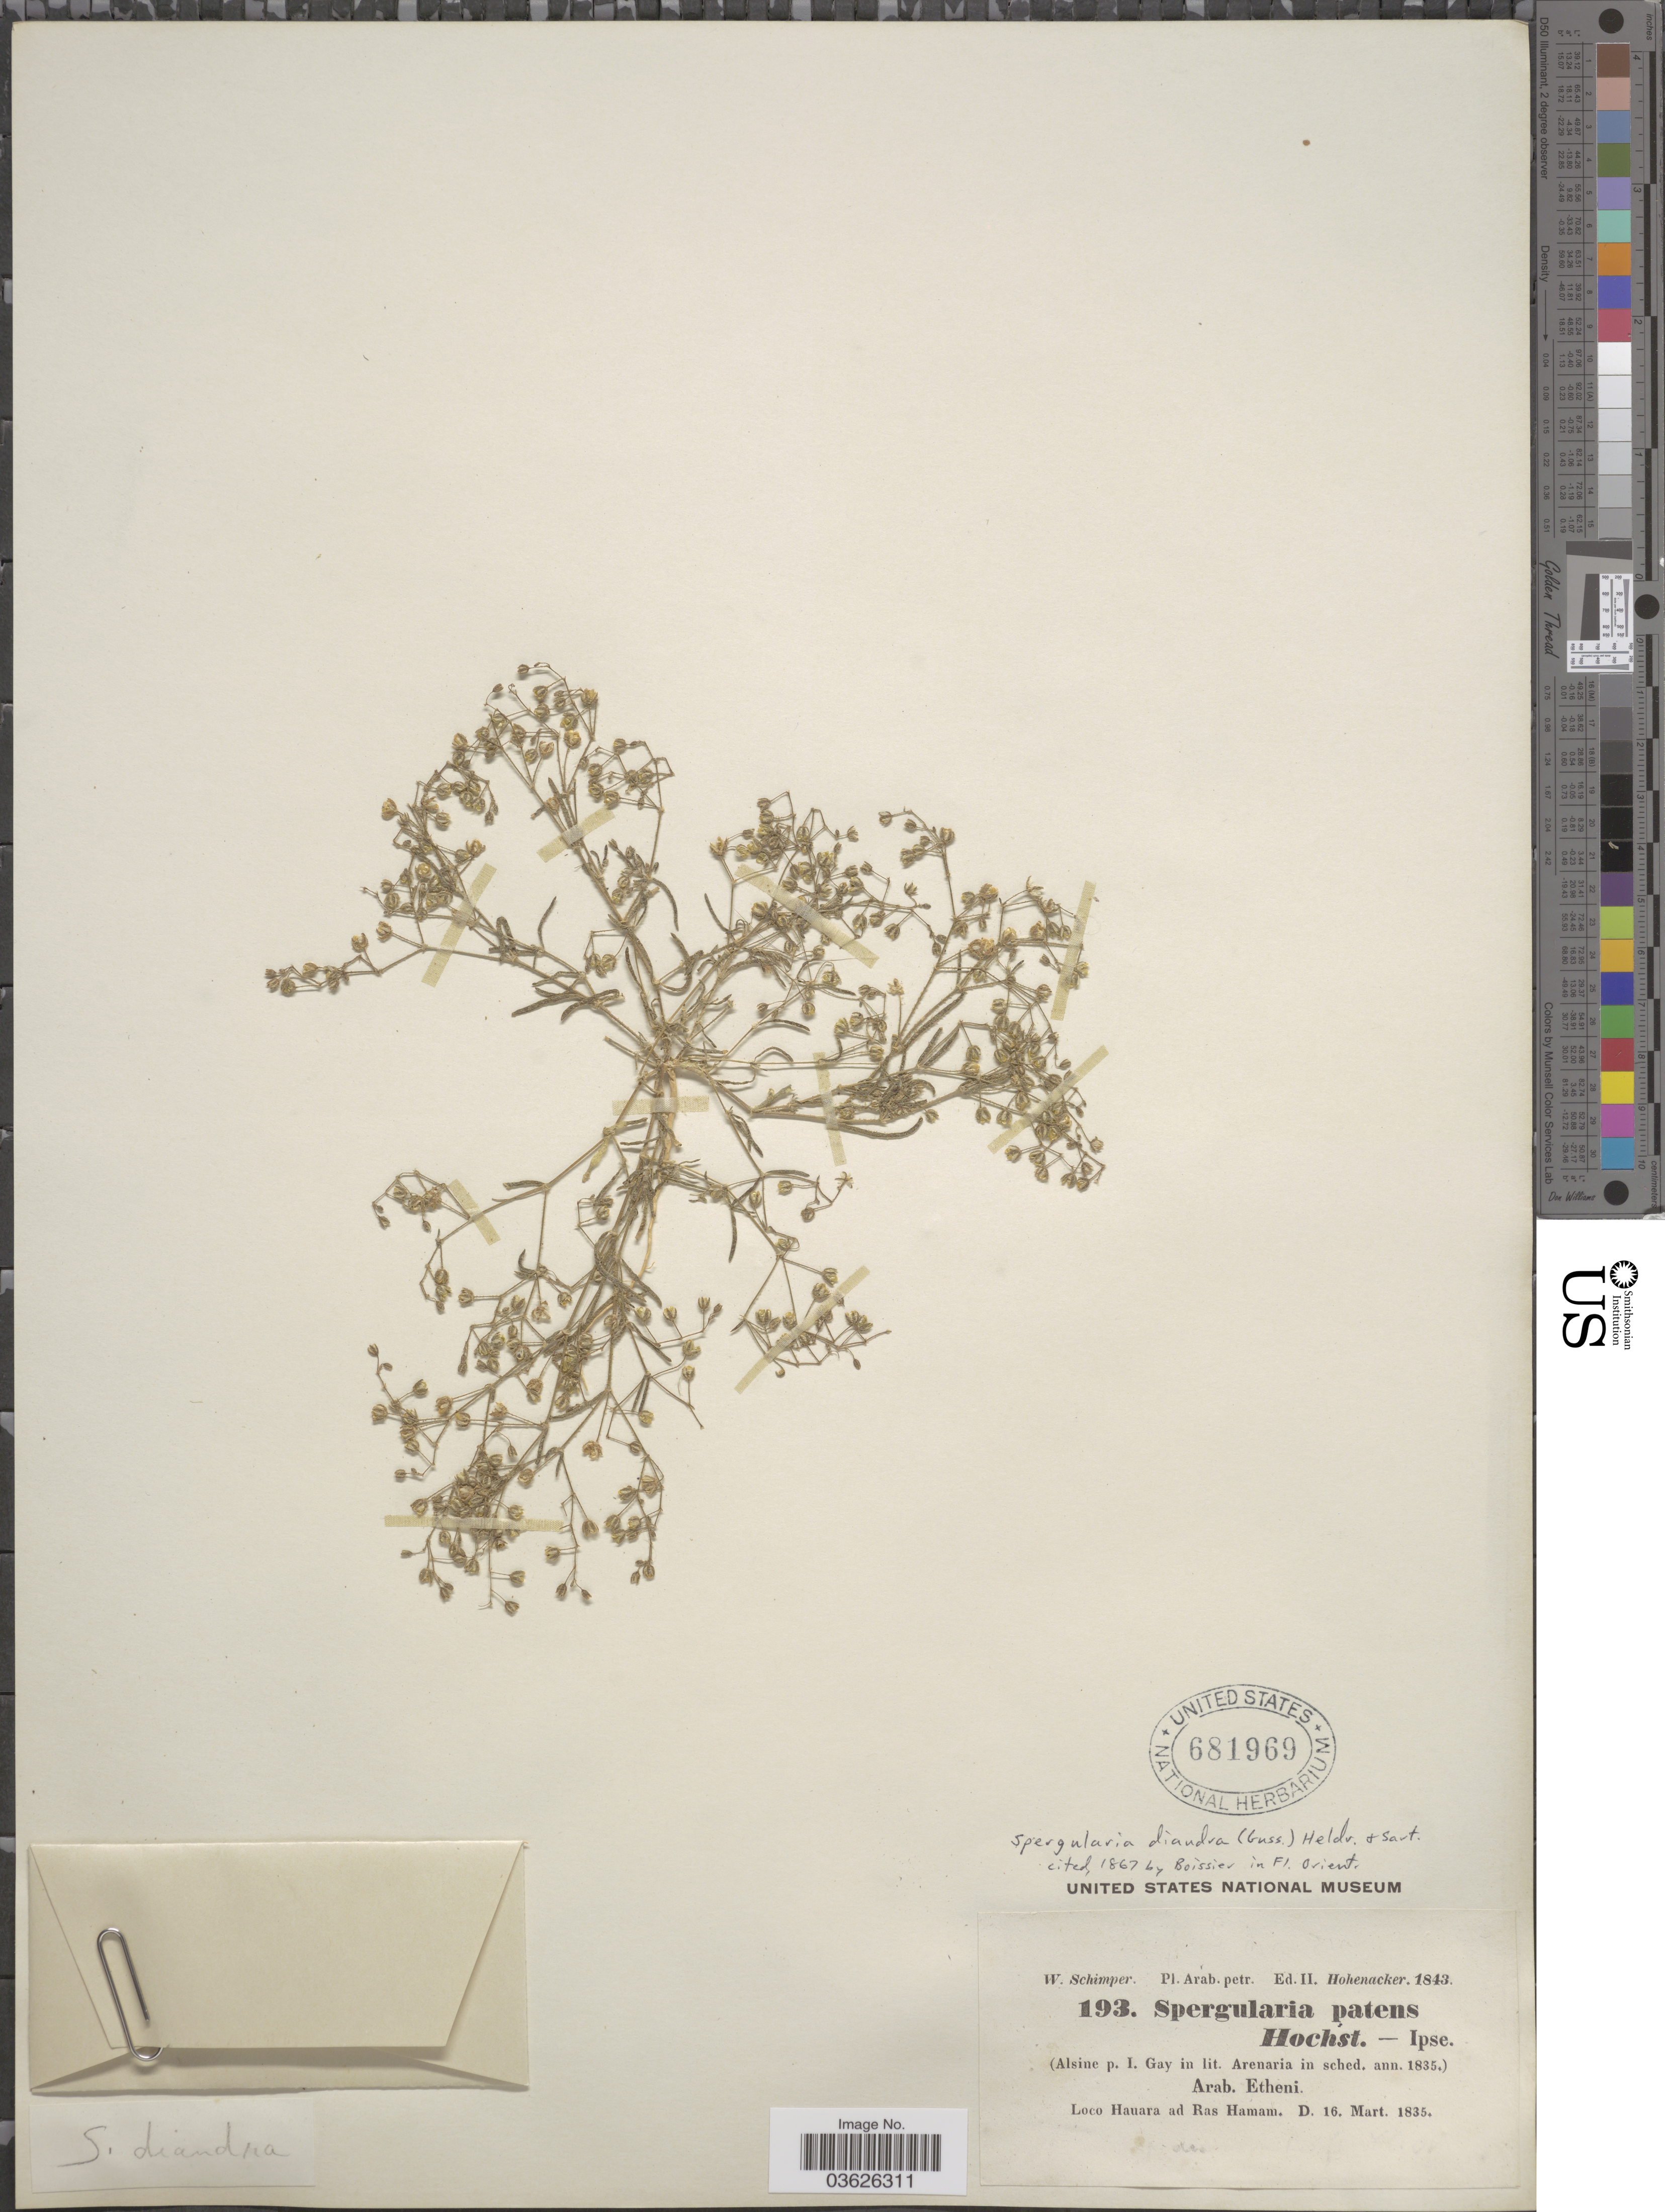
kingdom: Plantae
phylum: Tracheophyta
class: Magnoliopsida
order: Caryophyllales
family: Caryophyllaceae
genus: Spergularia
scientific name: Spergularia diandra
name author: (Gussone) Heldr.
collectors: W. Schimper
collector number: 193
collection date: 1835-03-16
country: Egypt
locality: Arab. petr. Arab. Etheni. Hauara ad Ras Hamam. [probably Sinai]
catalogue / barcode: US 681969